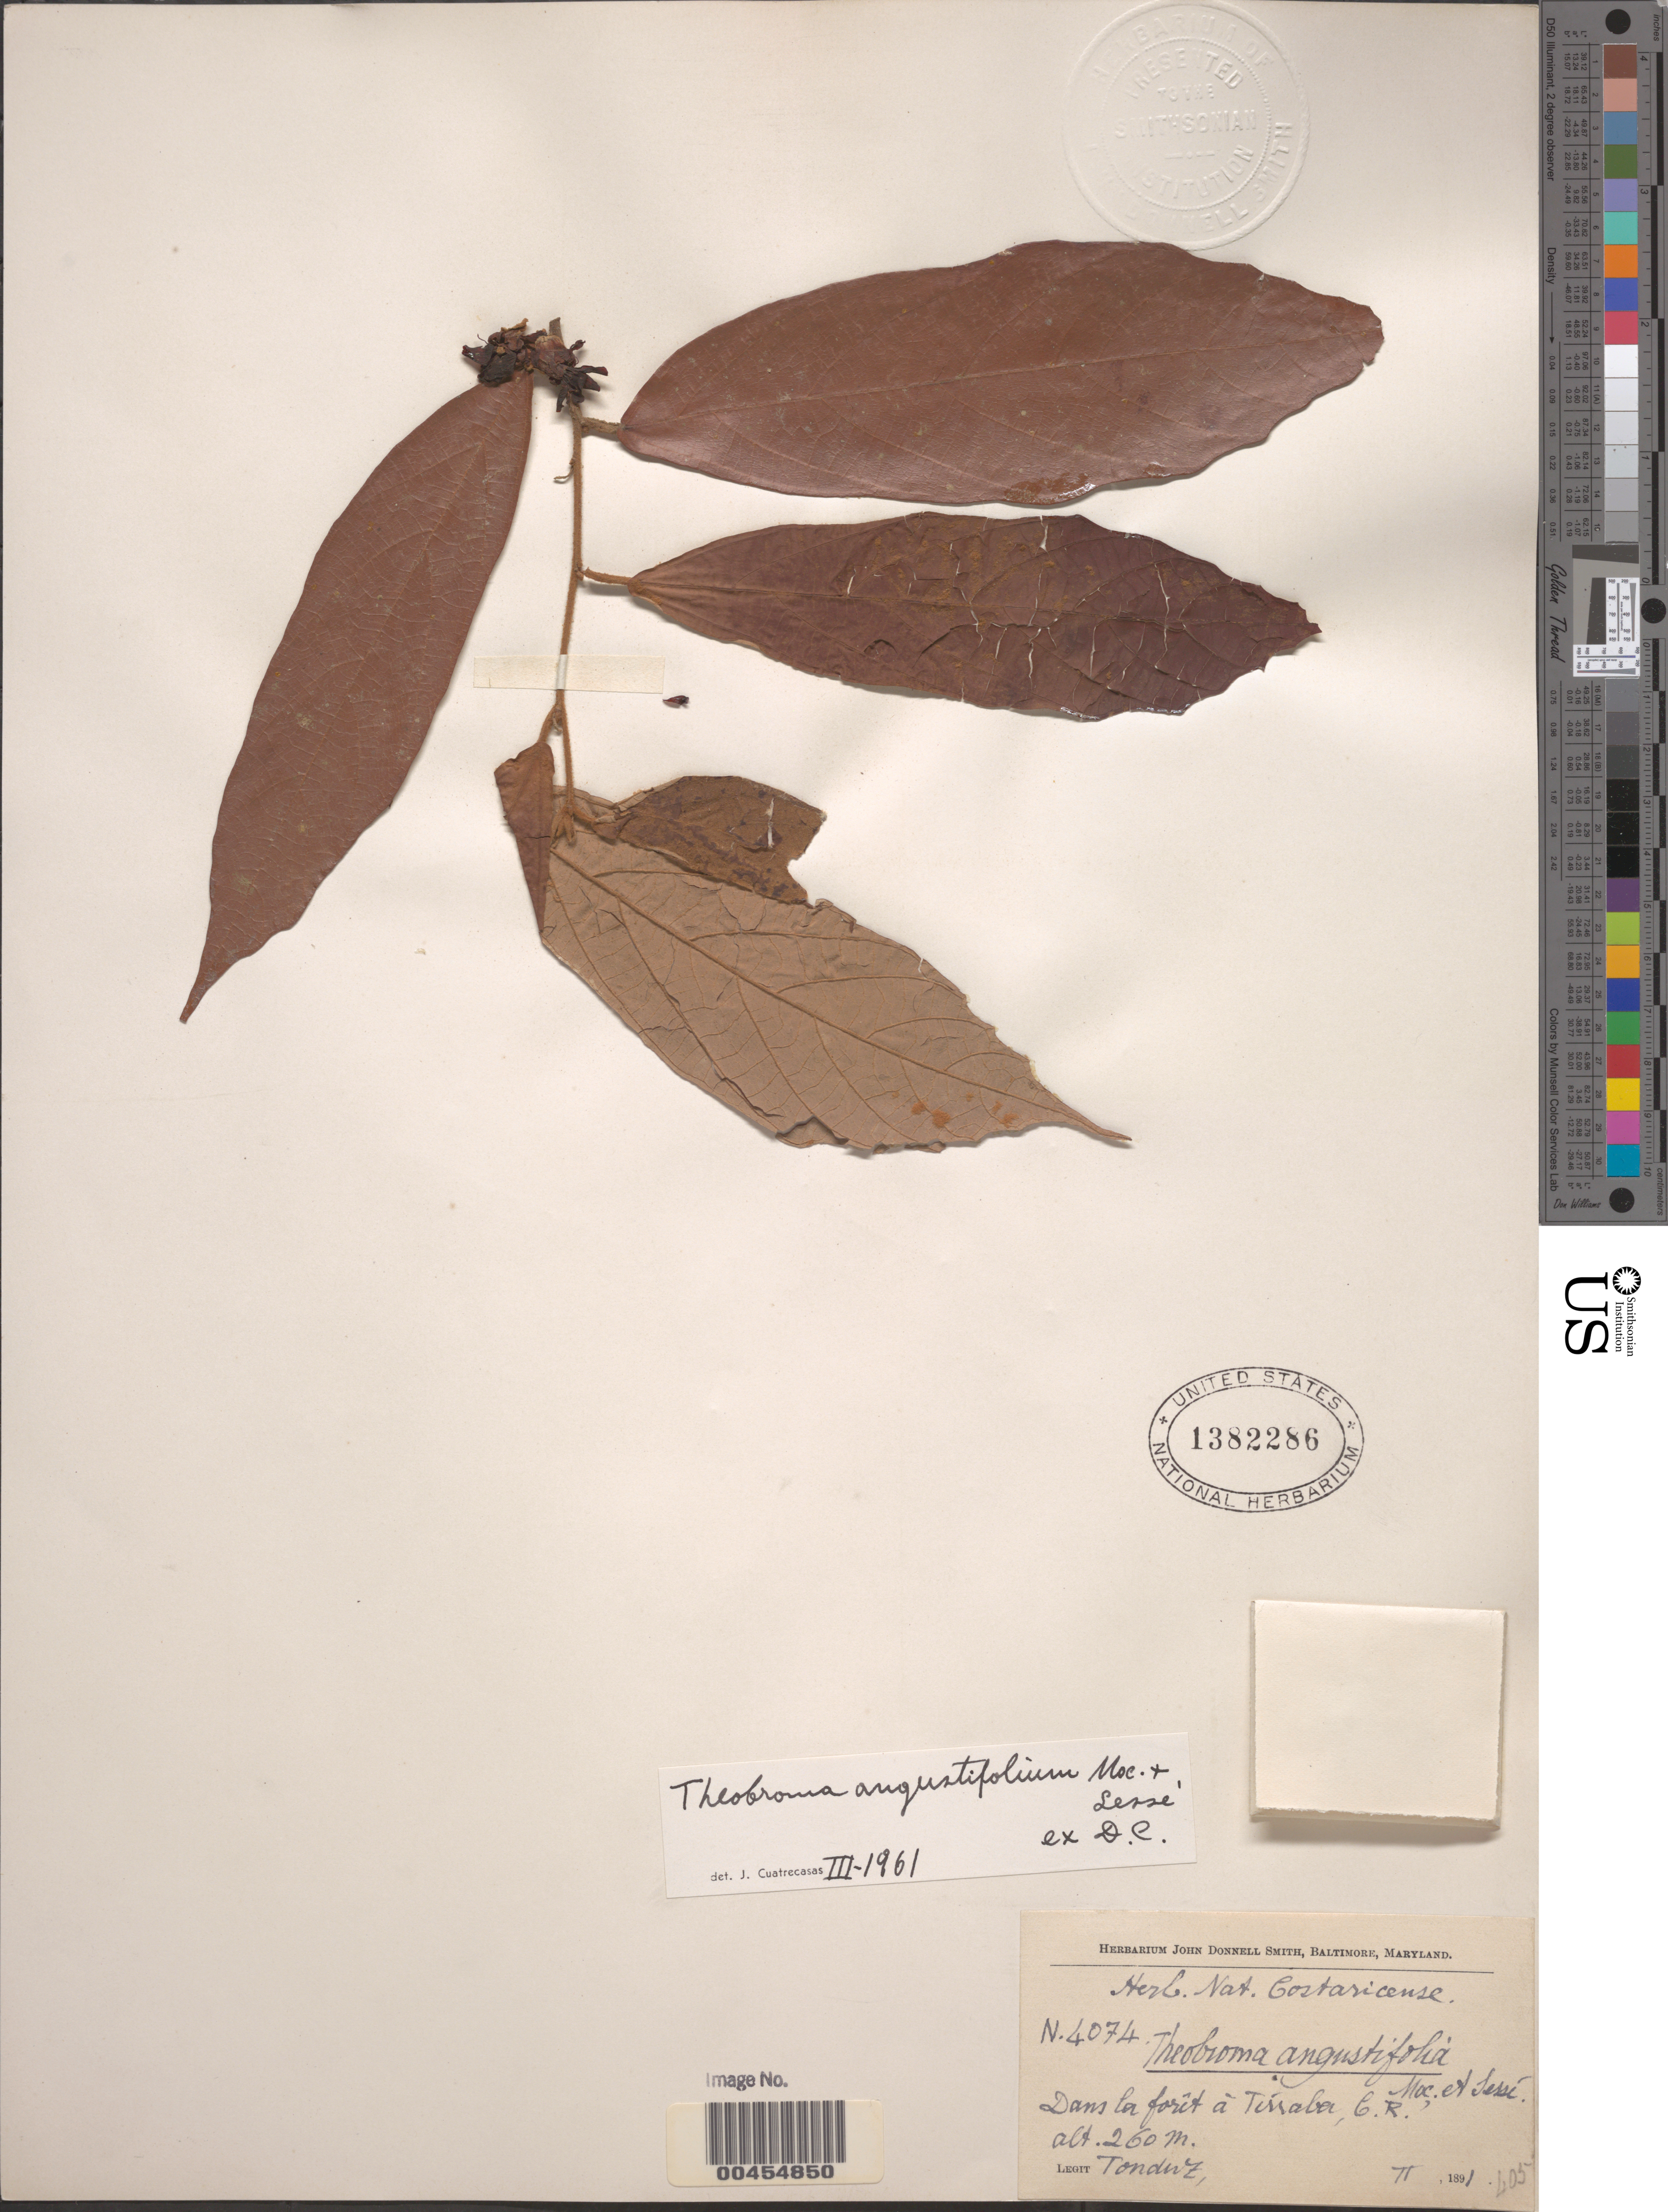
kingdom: Plantae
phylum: Tracheophyta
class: Magnoliopsida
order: Malvales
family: Malvaceae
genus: Theobroma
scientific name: Theobroma angustifolium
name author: DC.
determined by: Dorr, Laurence J., Curator (BOT), Smithsonian Institution - National Museum of Natural History (UNITED STATES)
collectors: A. Tonduz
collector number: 4074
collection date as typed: Feb 1891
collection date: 1891-02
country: Costa Rica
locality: dans la forêt à Turrialba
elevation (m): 260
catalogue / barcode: US 1382286